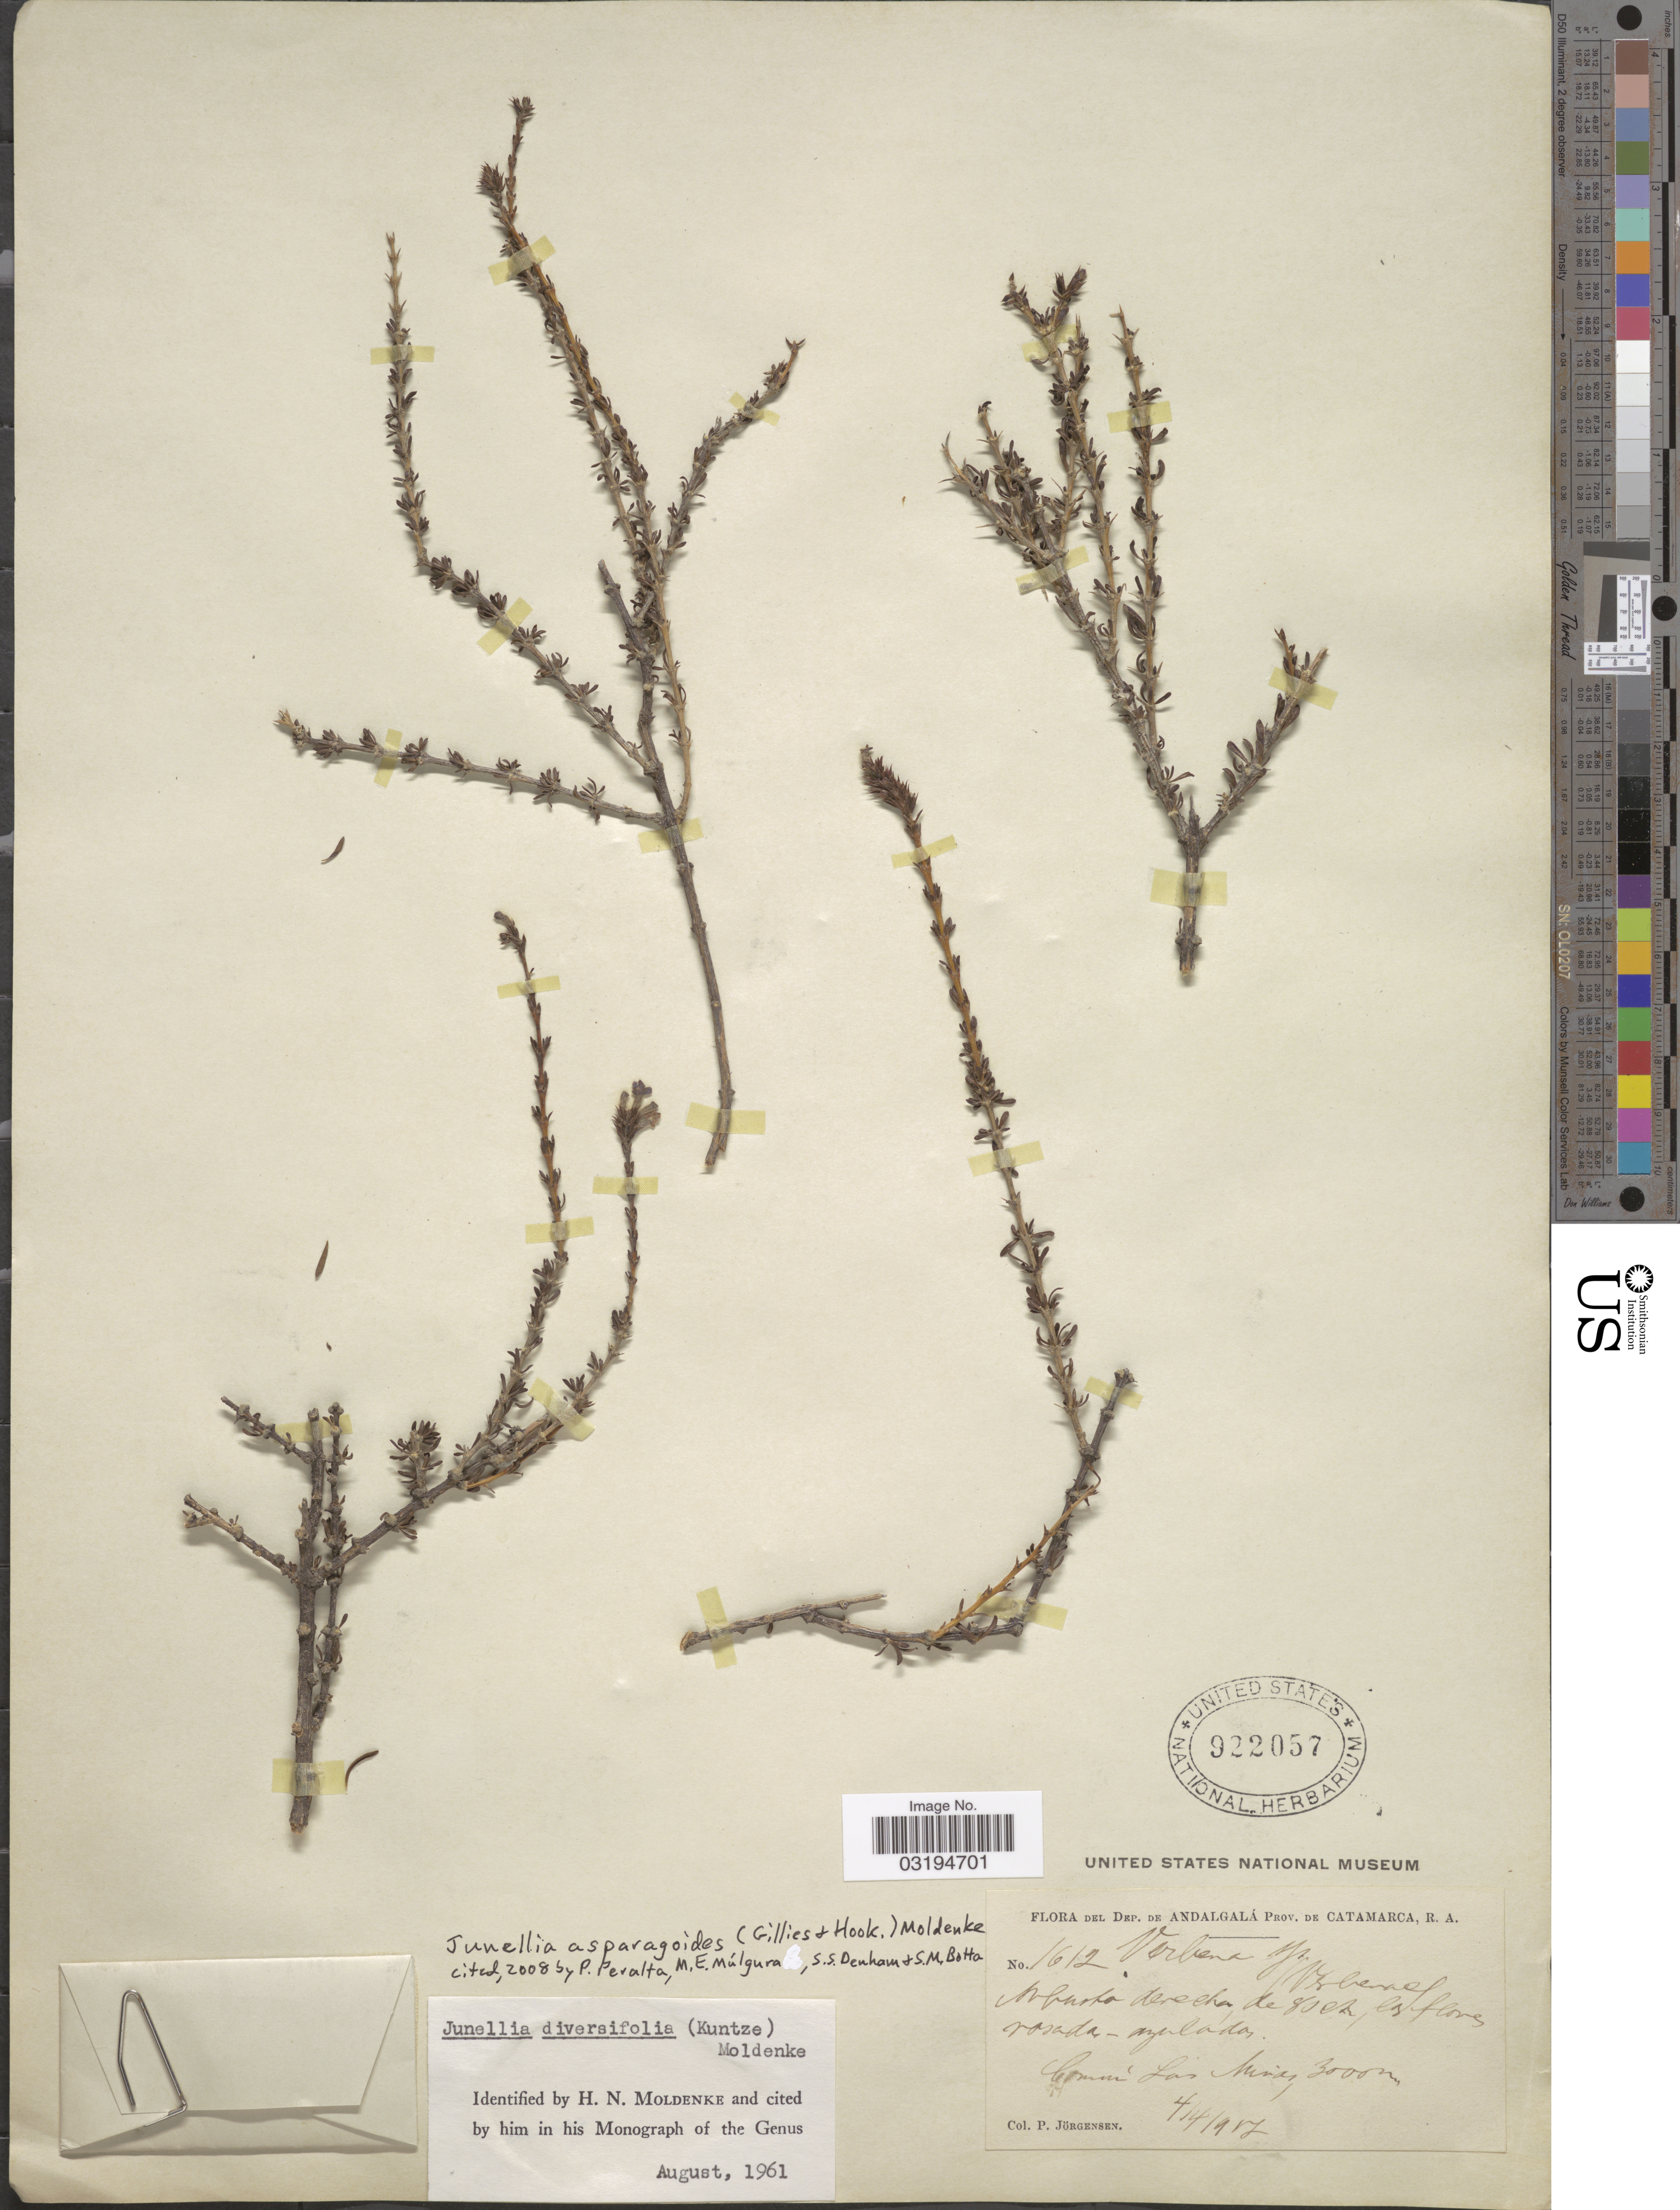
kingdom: Plantae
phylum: Tracheophyta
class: Magnoliopsida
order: Lamiales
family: Verbenaceae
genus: Junellia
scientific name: Junellia asparagoides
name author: (Gillies & Hook.) Moldenke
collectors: P. Jörgensen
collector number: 1612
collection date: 1917-04-04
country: Argentina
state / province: Catamarca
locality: Dep. de Andalgalá. Comm' Las Minàs.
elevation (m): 3000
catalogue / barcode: US 922057